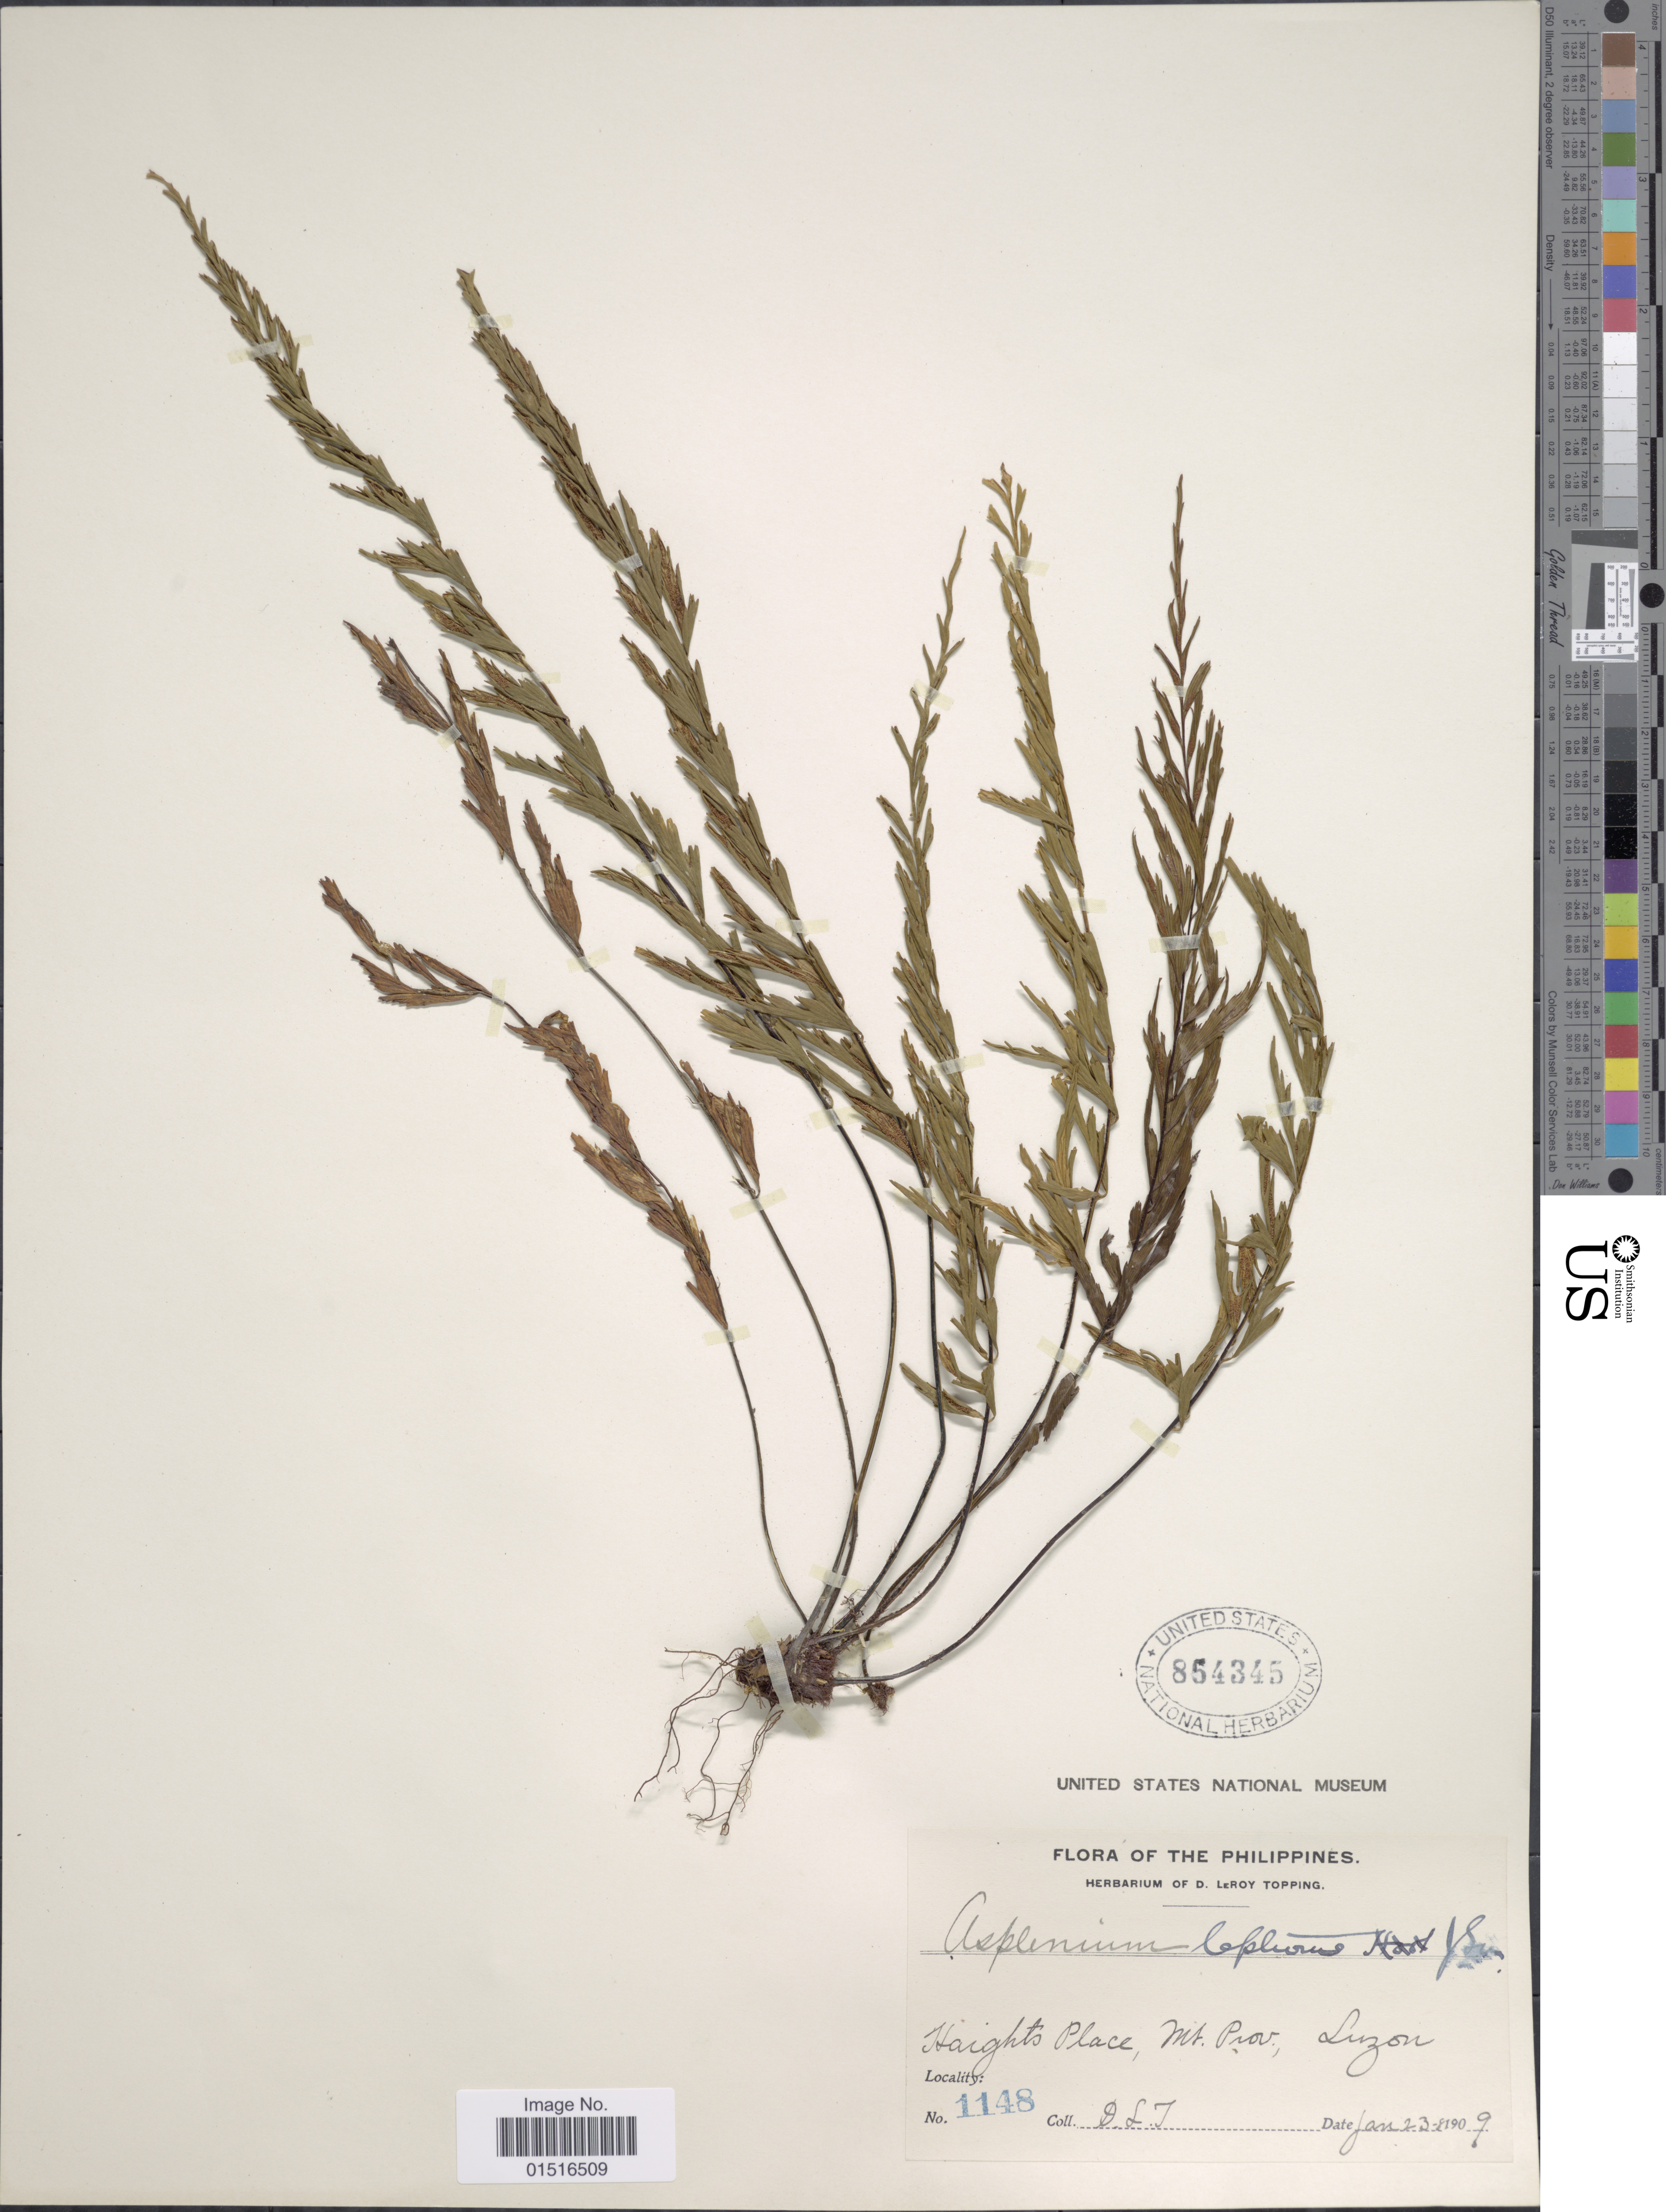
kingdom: Plantae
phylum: Tracheophyta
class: Polypodiopsida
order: Polypodiales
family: Aspleniaceae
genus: Asplenium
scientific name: Asplenium lepturus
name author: J. Sm. ex C. Presl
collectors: D. L. Topping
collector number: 1148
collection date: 1909-01-23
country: Philippines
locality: Haights Place, Mt. Prov., Luzon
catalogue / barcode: US 854345